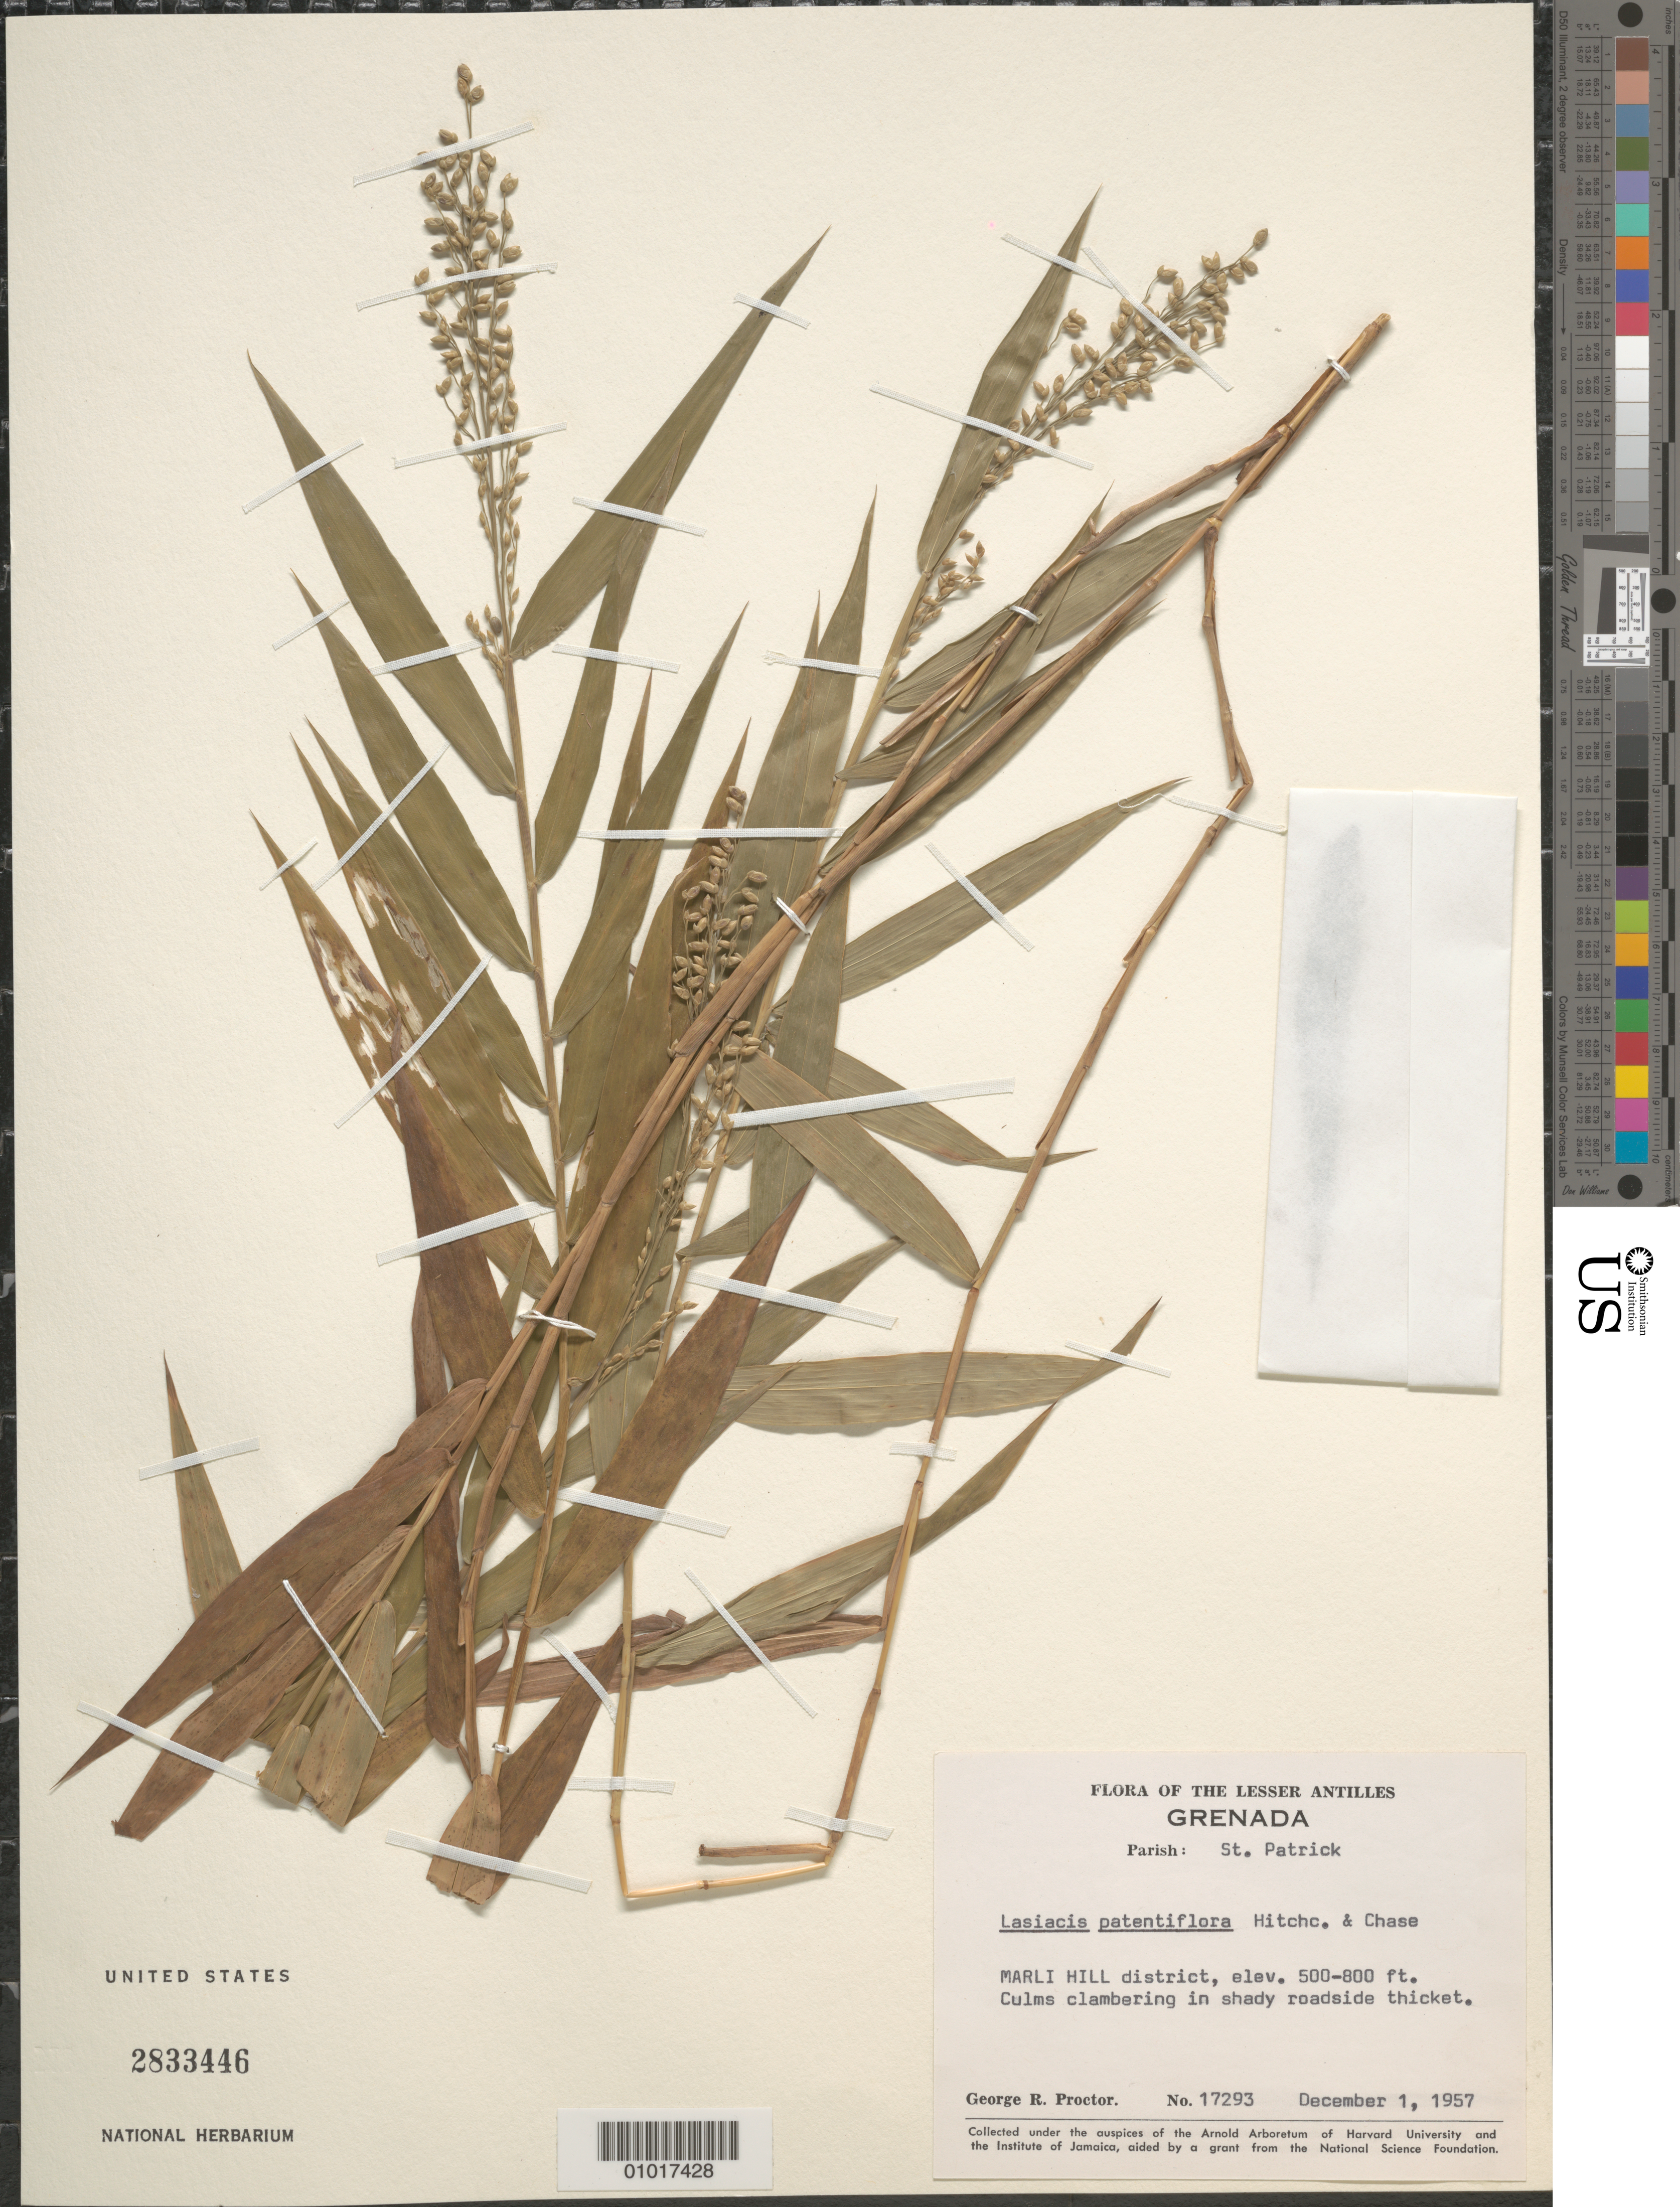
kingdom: Plantae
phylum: Tracheophyta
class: Liliopsida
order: Poales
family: Poaceae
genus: Lasiacis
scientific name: Lasiacis patentiflora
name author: Hitchc. & Chase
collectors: G. R. Proctor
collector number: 17293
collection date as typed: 01 Dec 1957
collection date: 1957-12-01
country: Grenada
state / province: Saint Patrick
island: Grenada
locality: Marli Hill district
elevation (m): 152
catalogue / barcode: US 2833446